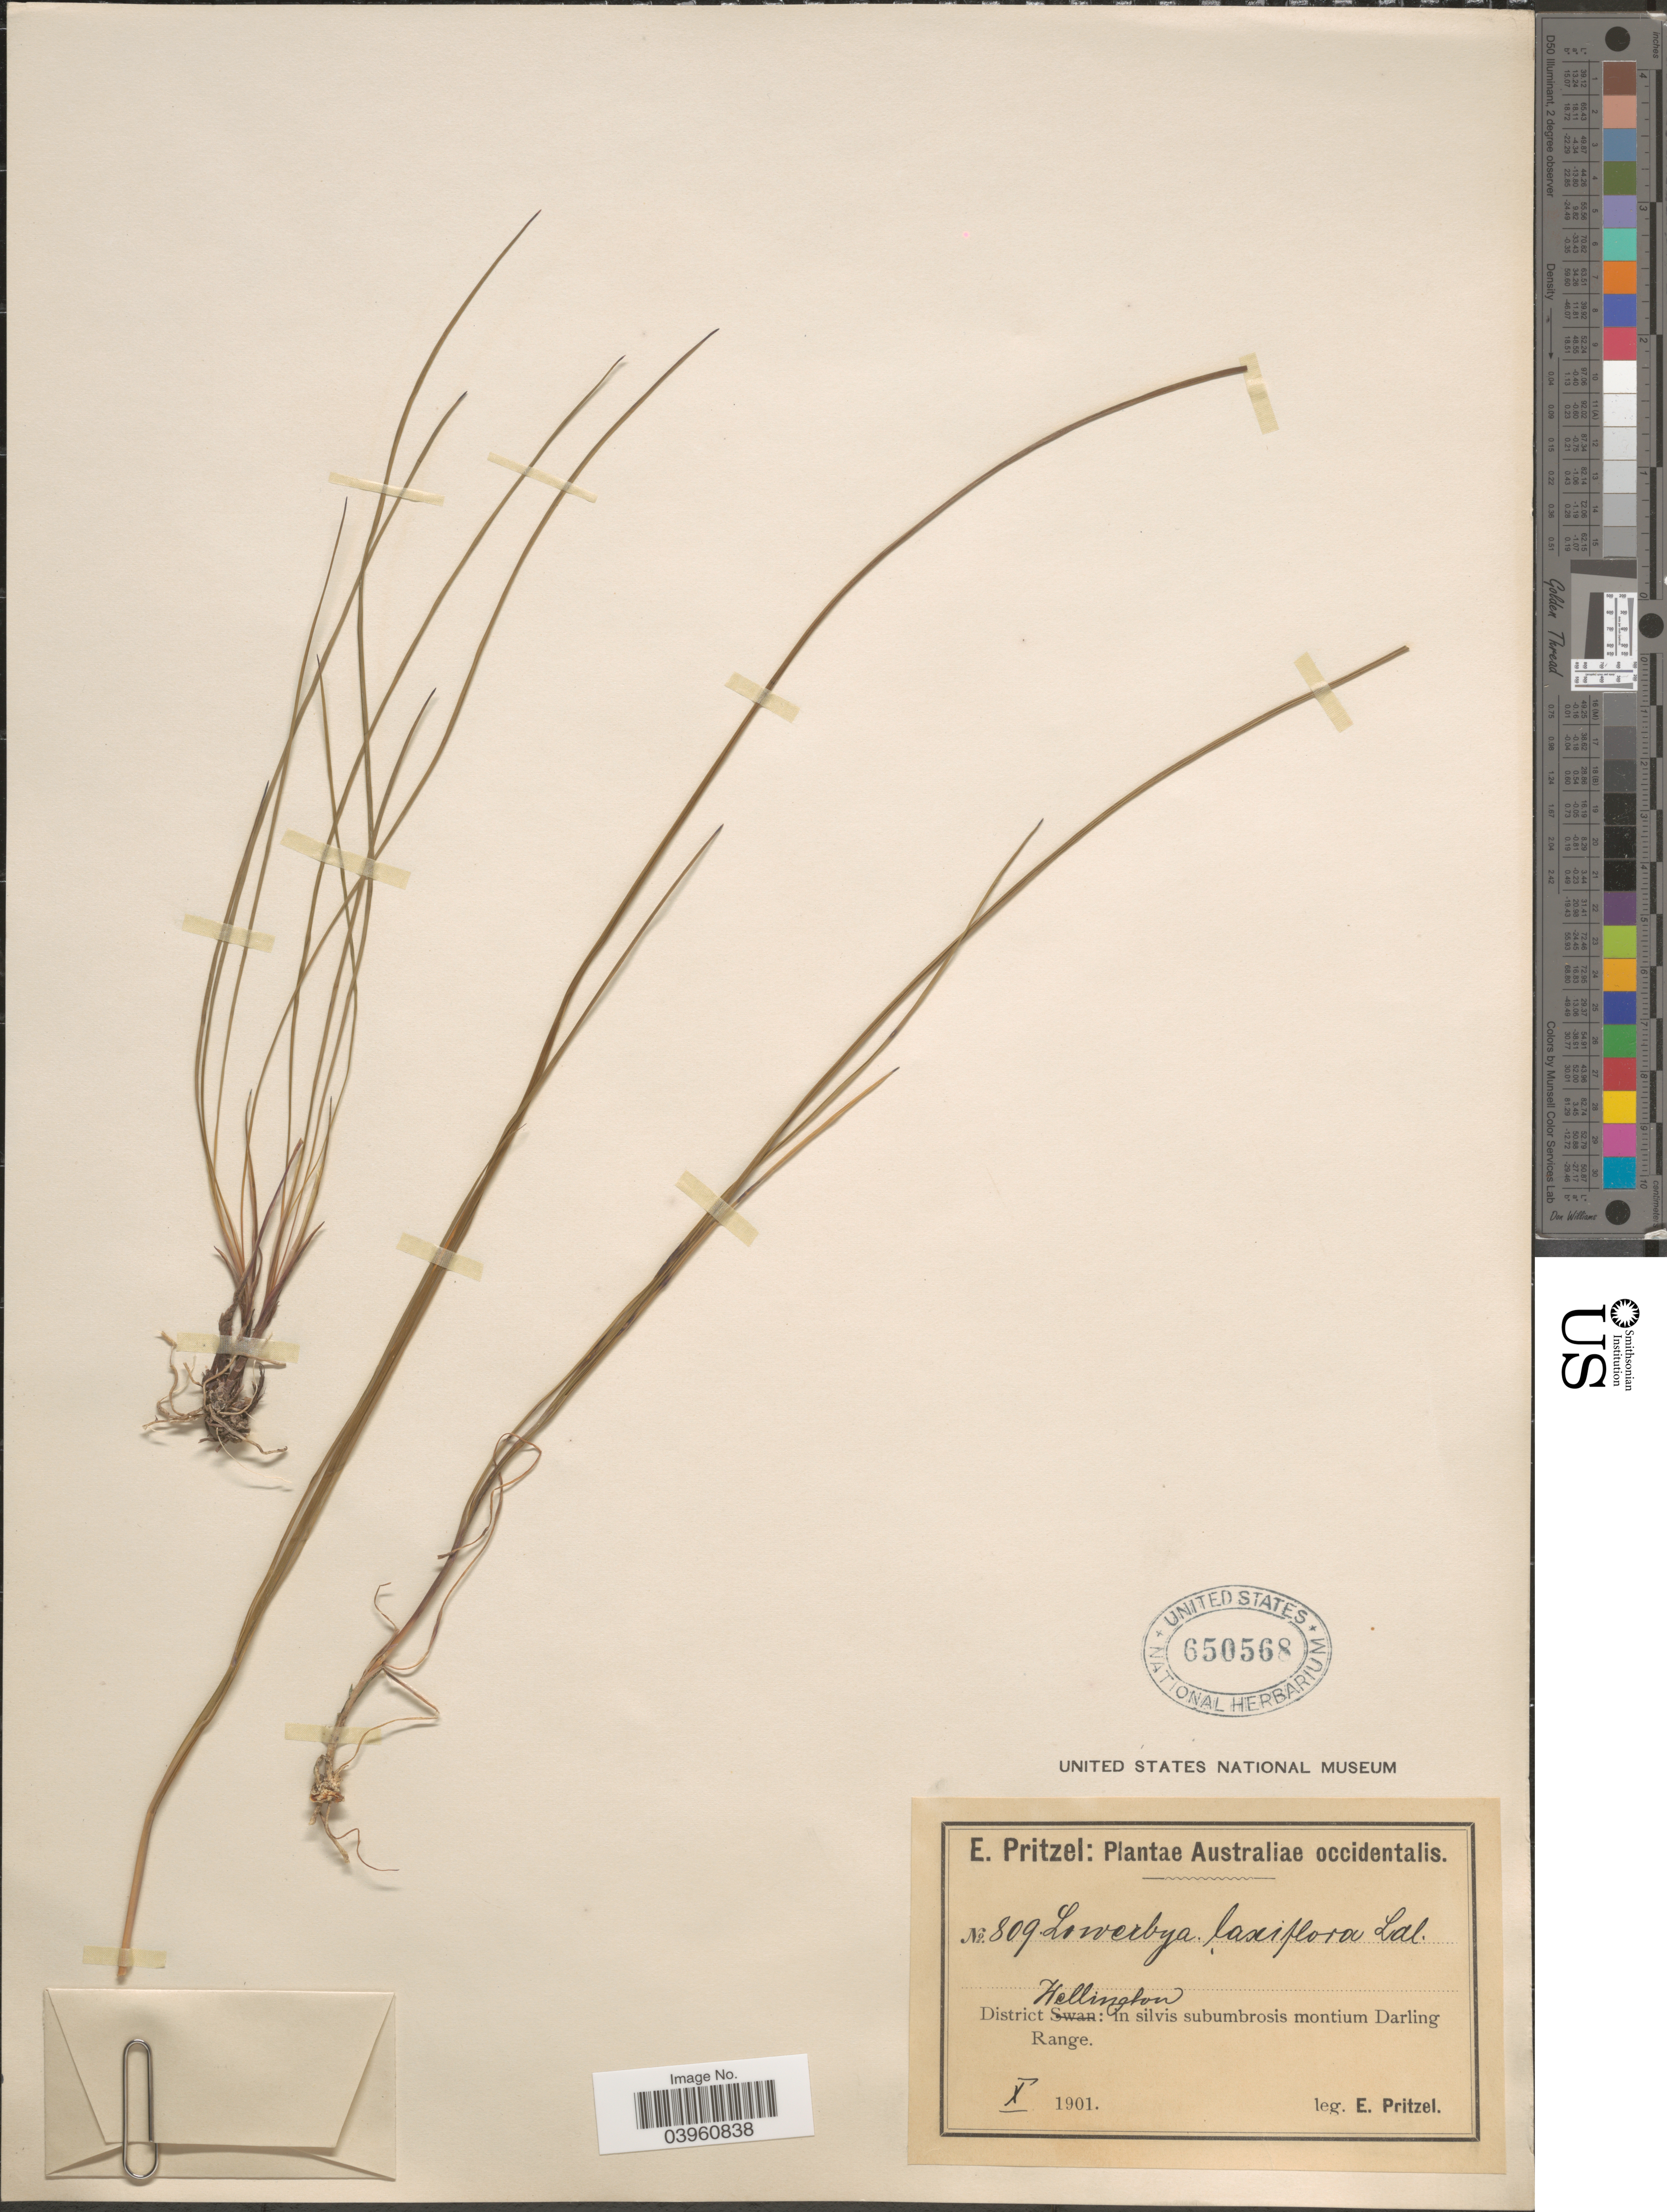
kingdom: Plantae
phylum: Tracheophyta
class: Liliopsida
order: Asparagales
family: Asparagaceae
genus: Sowerbaea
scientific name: Sowerbaea laxiflora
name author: Lindl.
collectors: E. G. Pritzel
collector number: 809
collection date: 1901-10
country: Australia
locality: Australiae occidentalis. District Wellington: in silvis subumbrosis montium Darling Range.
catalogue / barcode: US 650568